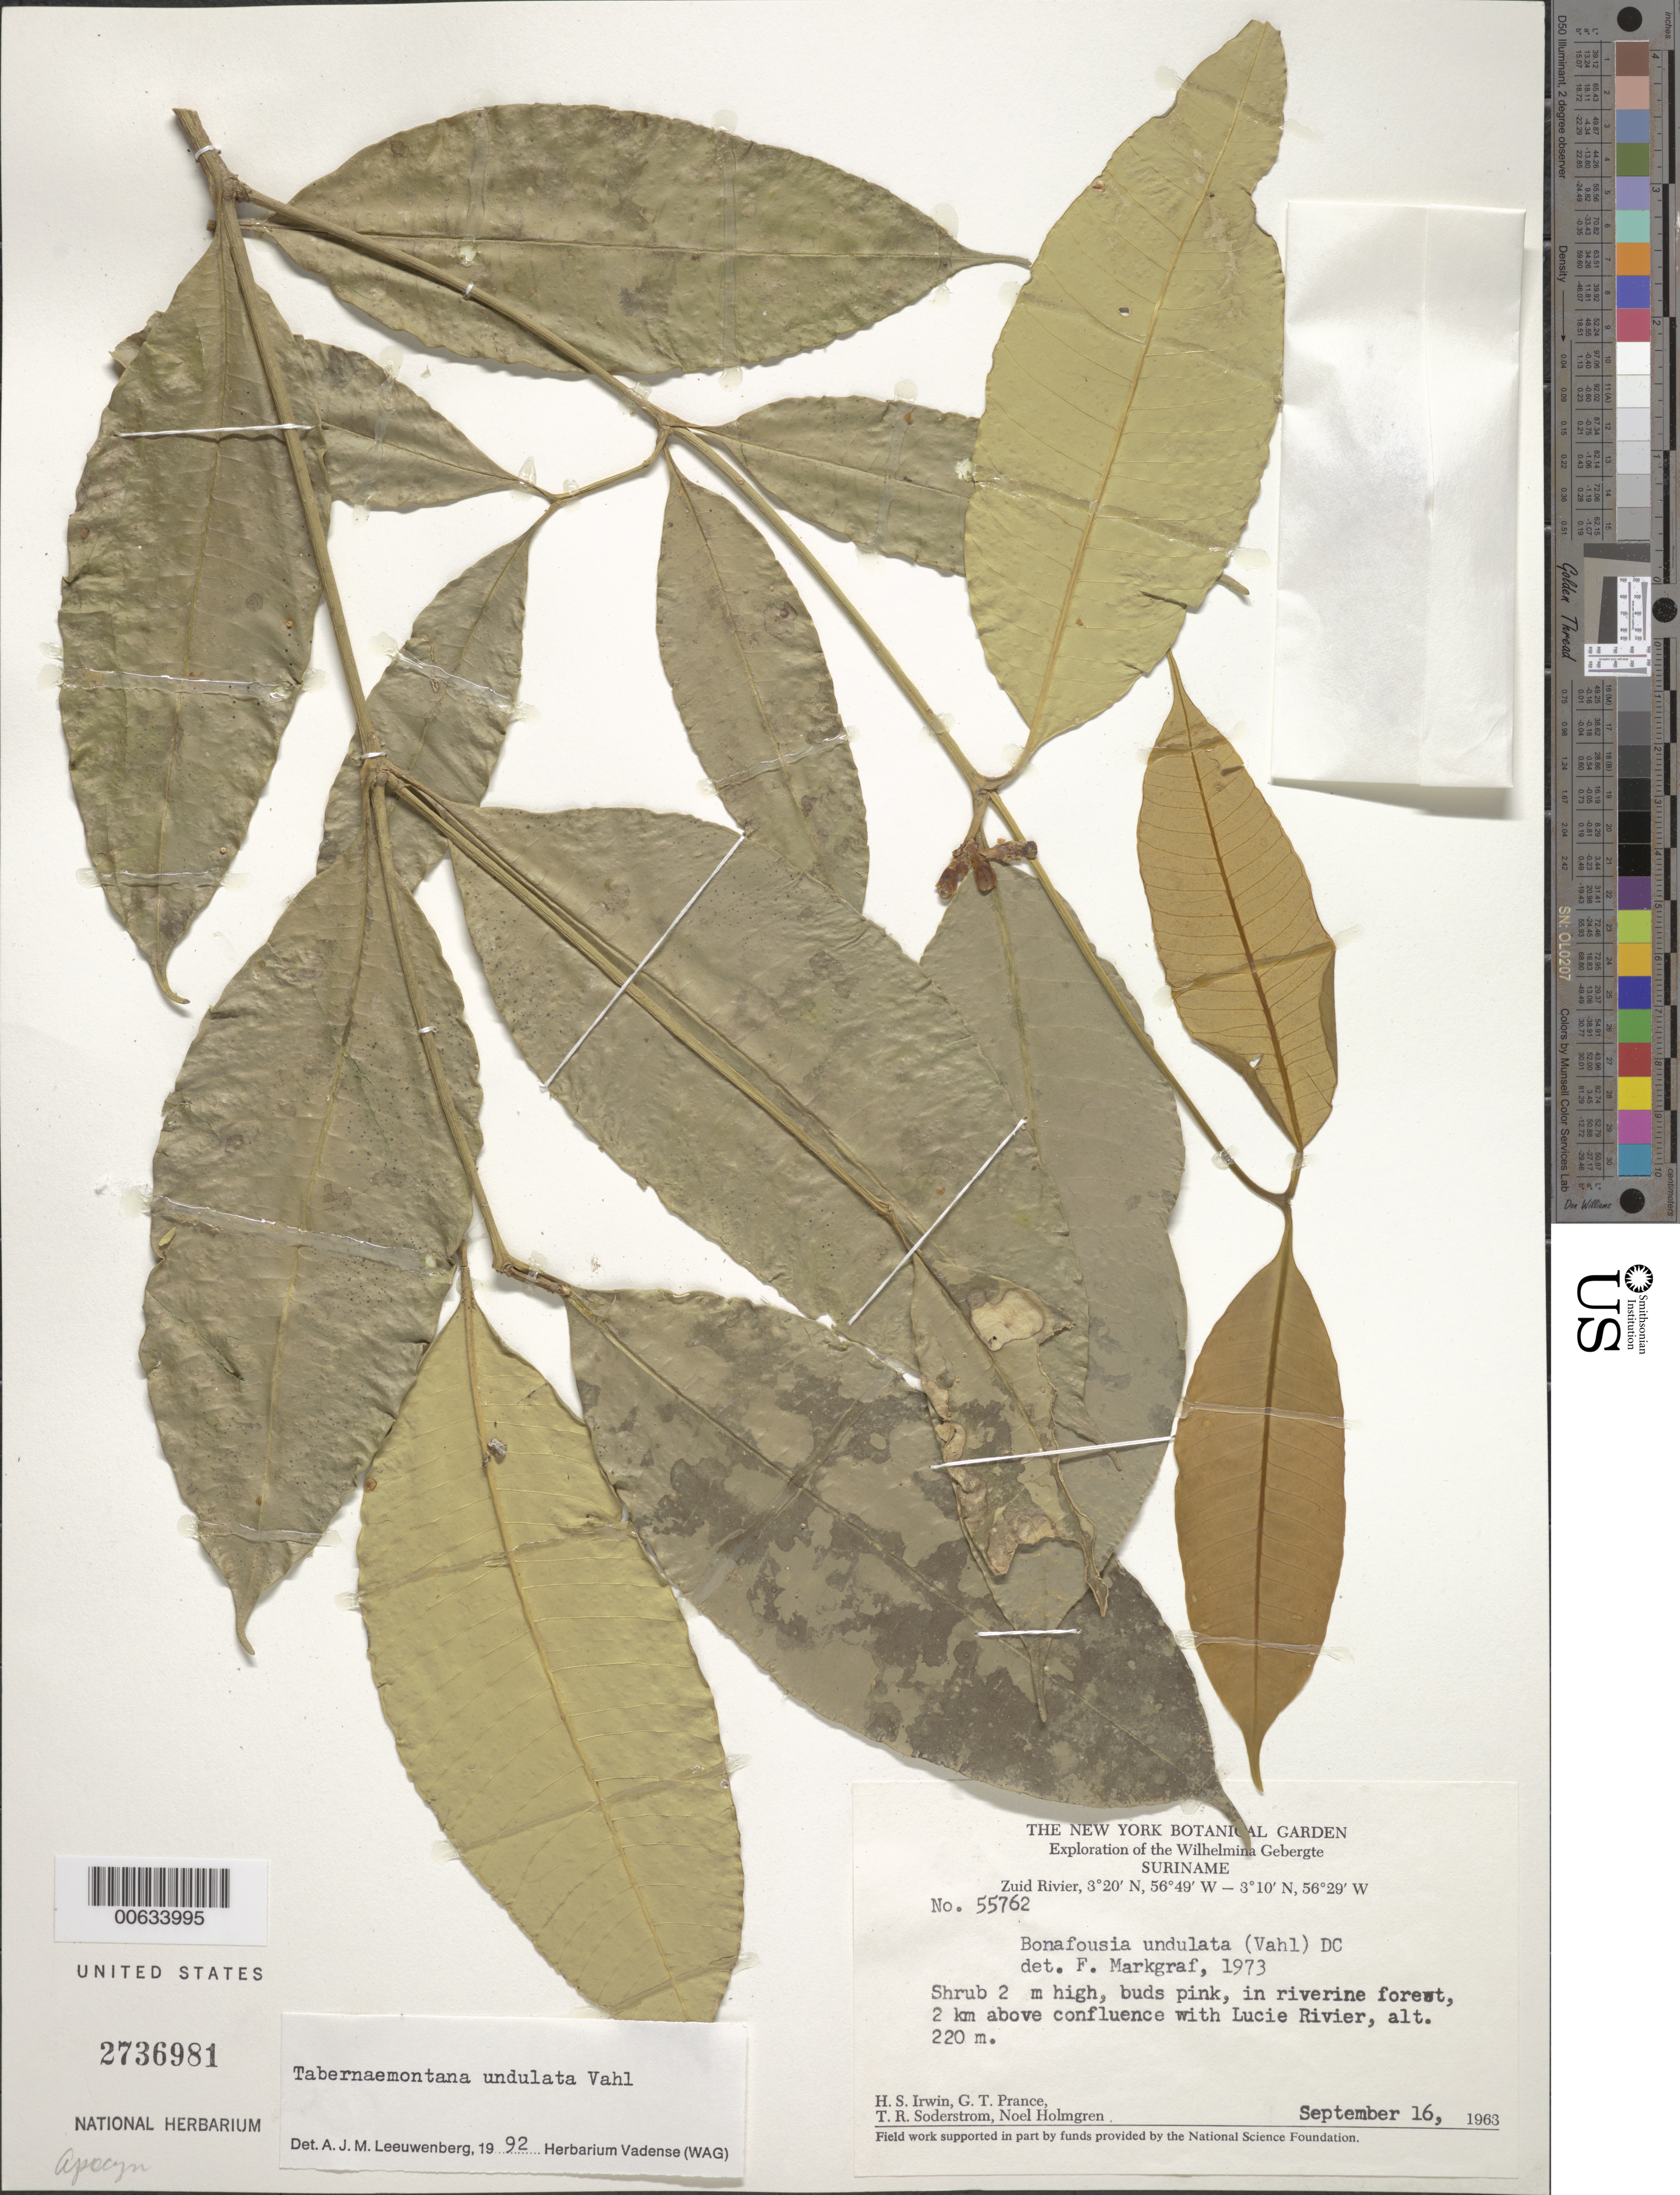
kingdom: Plantae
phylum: Tracheophyta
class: Magnoliopsida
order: Gentianales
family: Apocynaceae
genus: Tabernaemontana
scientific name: Tabernaemontana undulata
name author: Vahl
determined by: Leeuwenberg, A. J. M.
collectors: H. Irwin, G. T. Prance, T. R. Soderstrom & N. H. Holmgren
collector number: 55762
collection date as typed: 16-Sep-63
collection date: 1963-09-16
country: Suriname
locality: Zuid River, 2 km above confluence with Lucie R., Wilhelmina Gebergte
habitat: Riverine forest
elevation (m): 220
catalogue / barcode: US 2736981